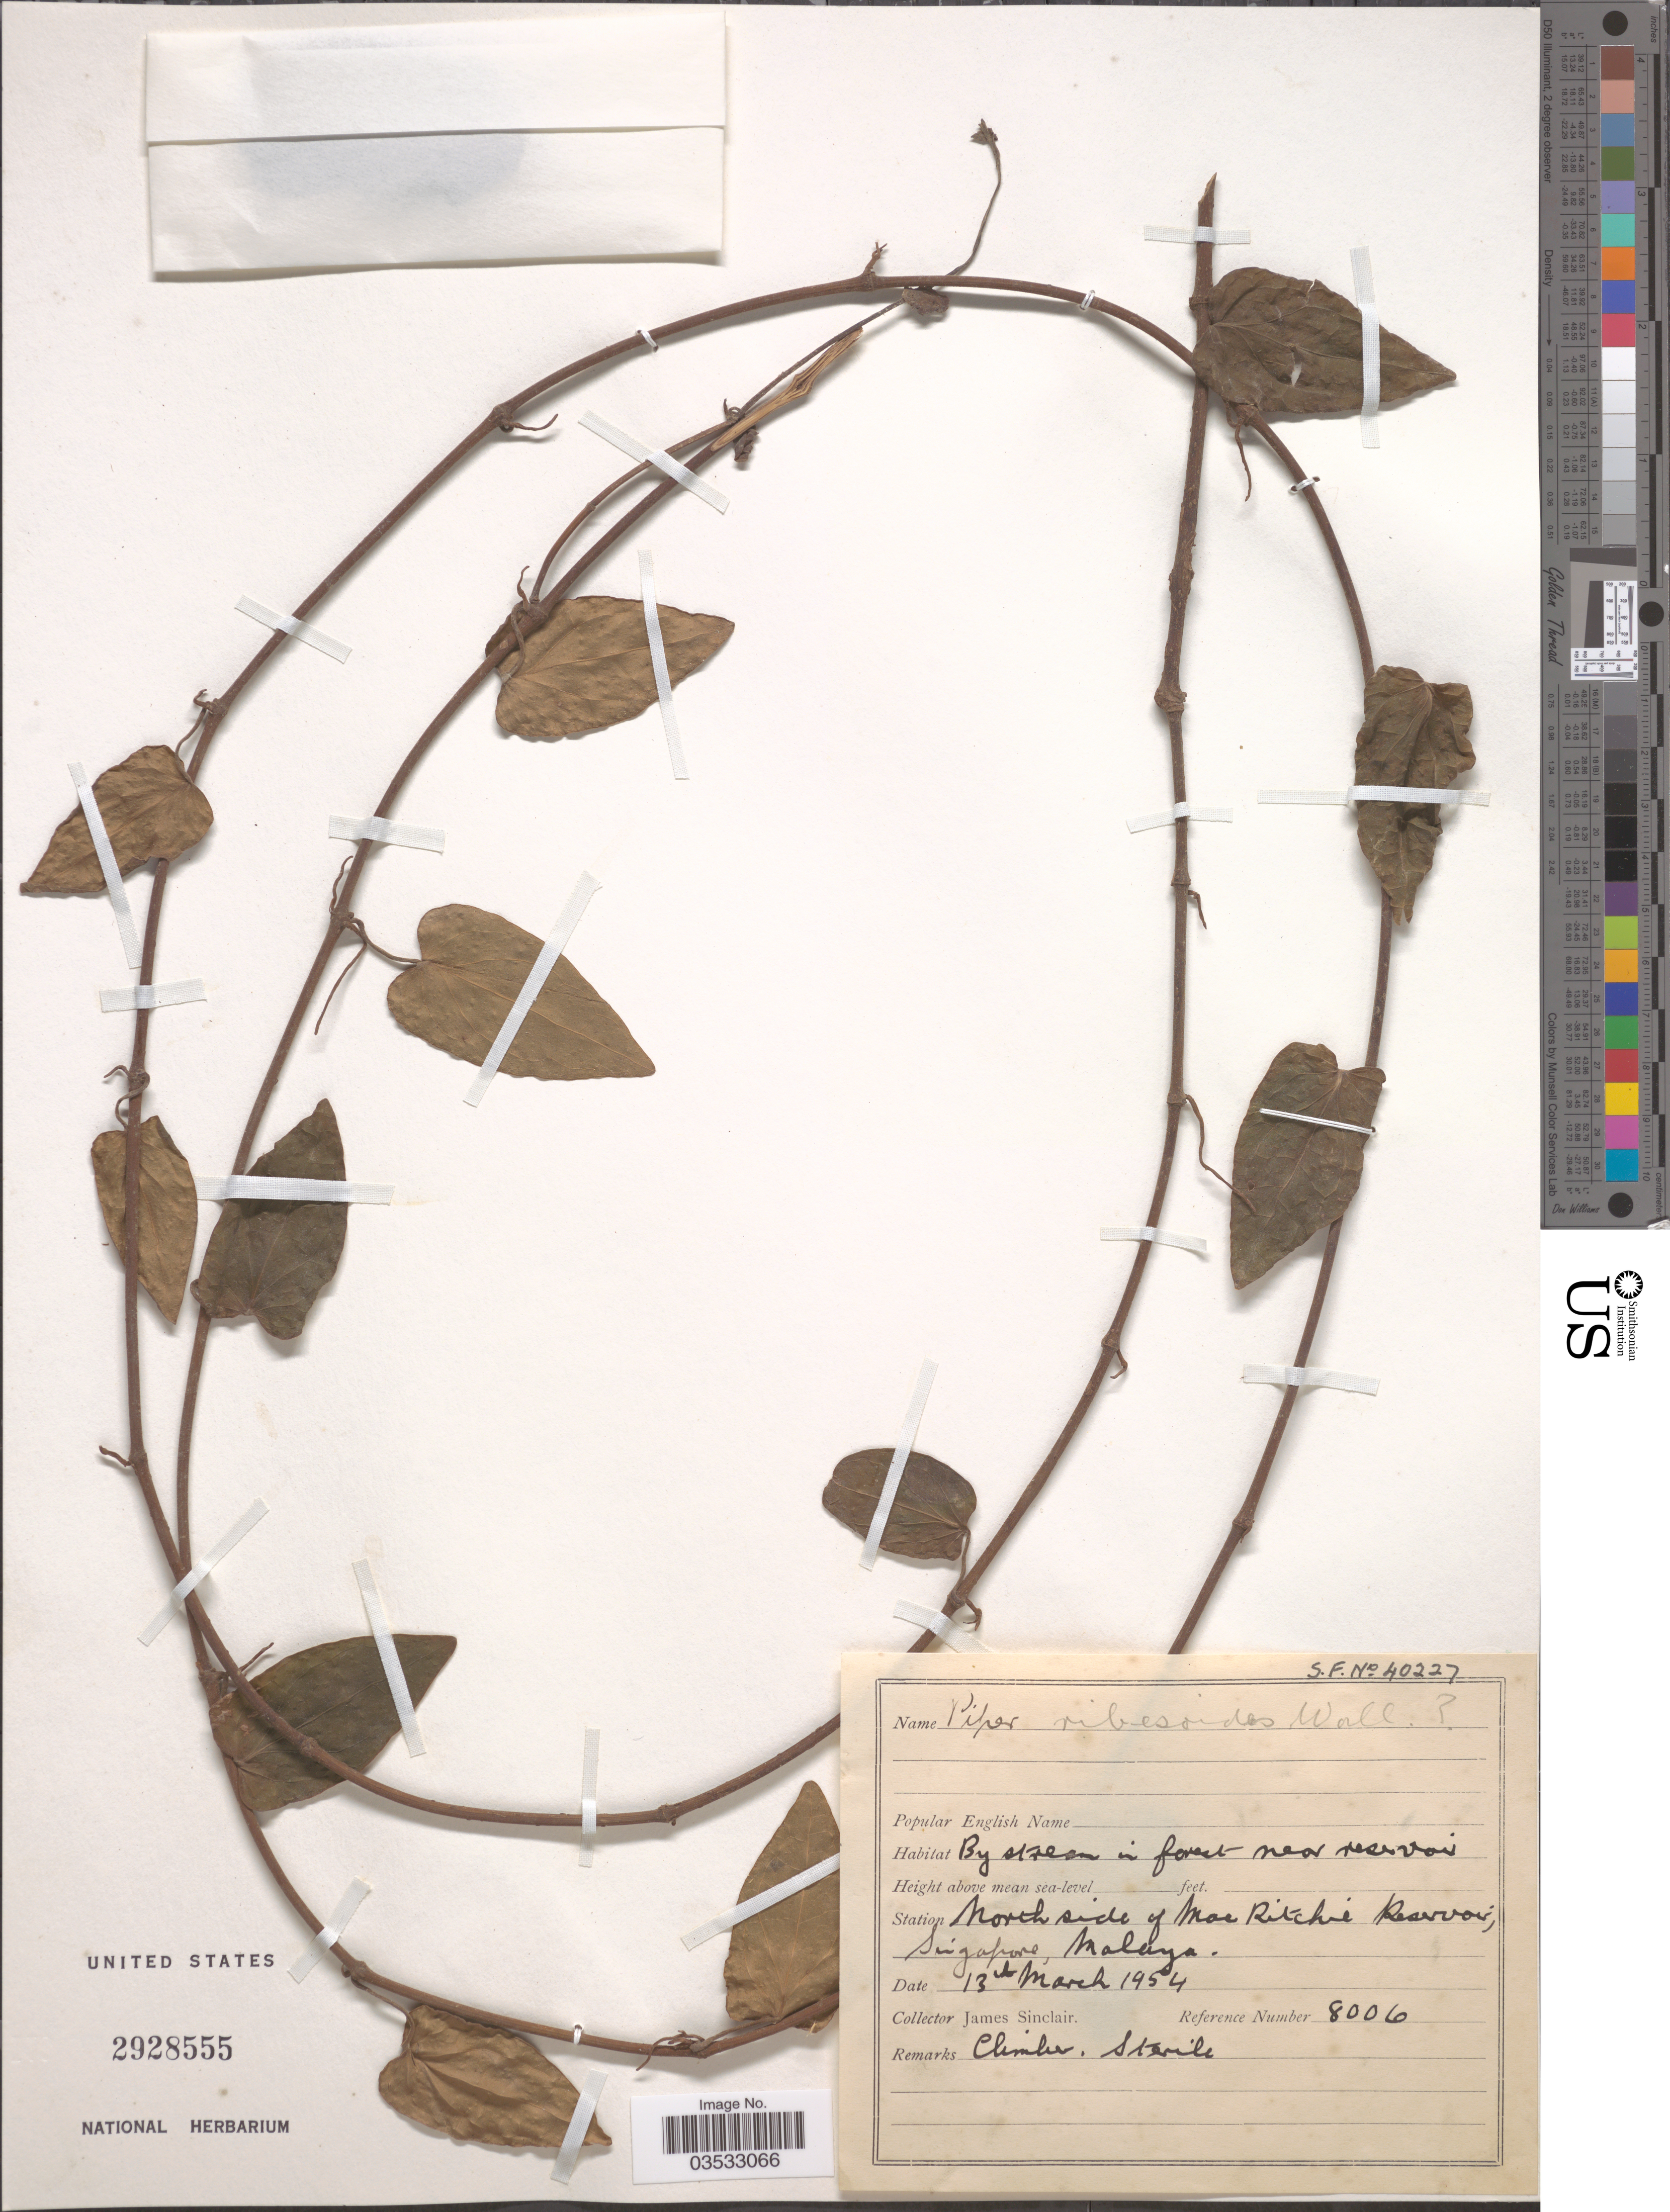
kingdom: Plantae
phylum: Tracheophyta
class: Magnoliopsida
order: Piperales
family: Piperaceae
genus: Piper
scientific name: Piper ribesioides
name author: Wall.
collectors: J. Sinclair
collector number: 8006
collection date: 1954-03-13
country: Singapore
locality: Station North side of Mac Ritchie Reservoir, Malaya.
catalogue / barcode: US 2928555